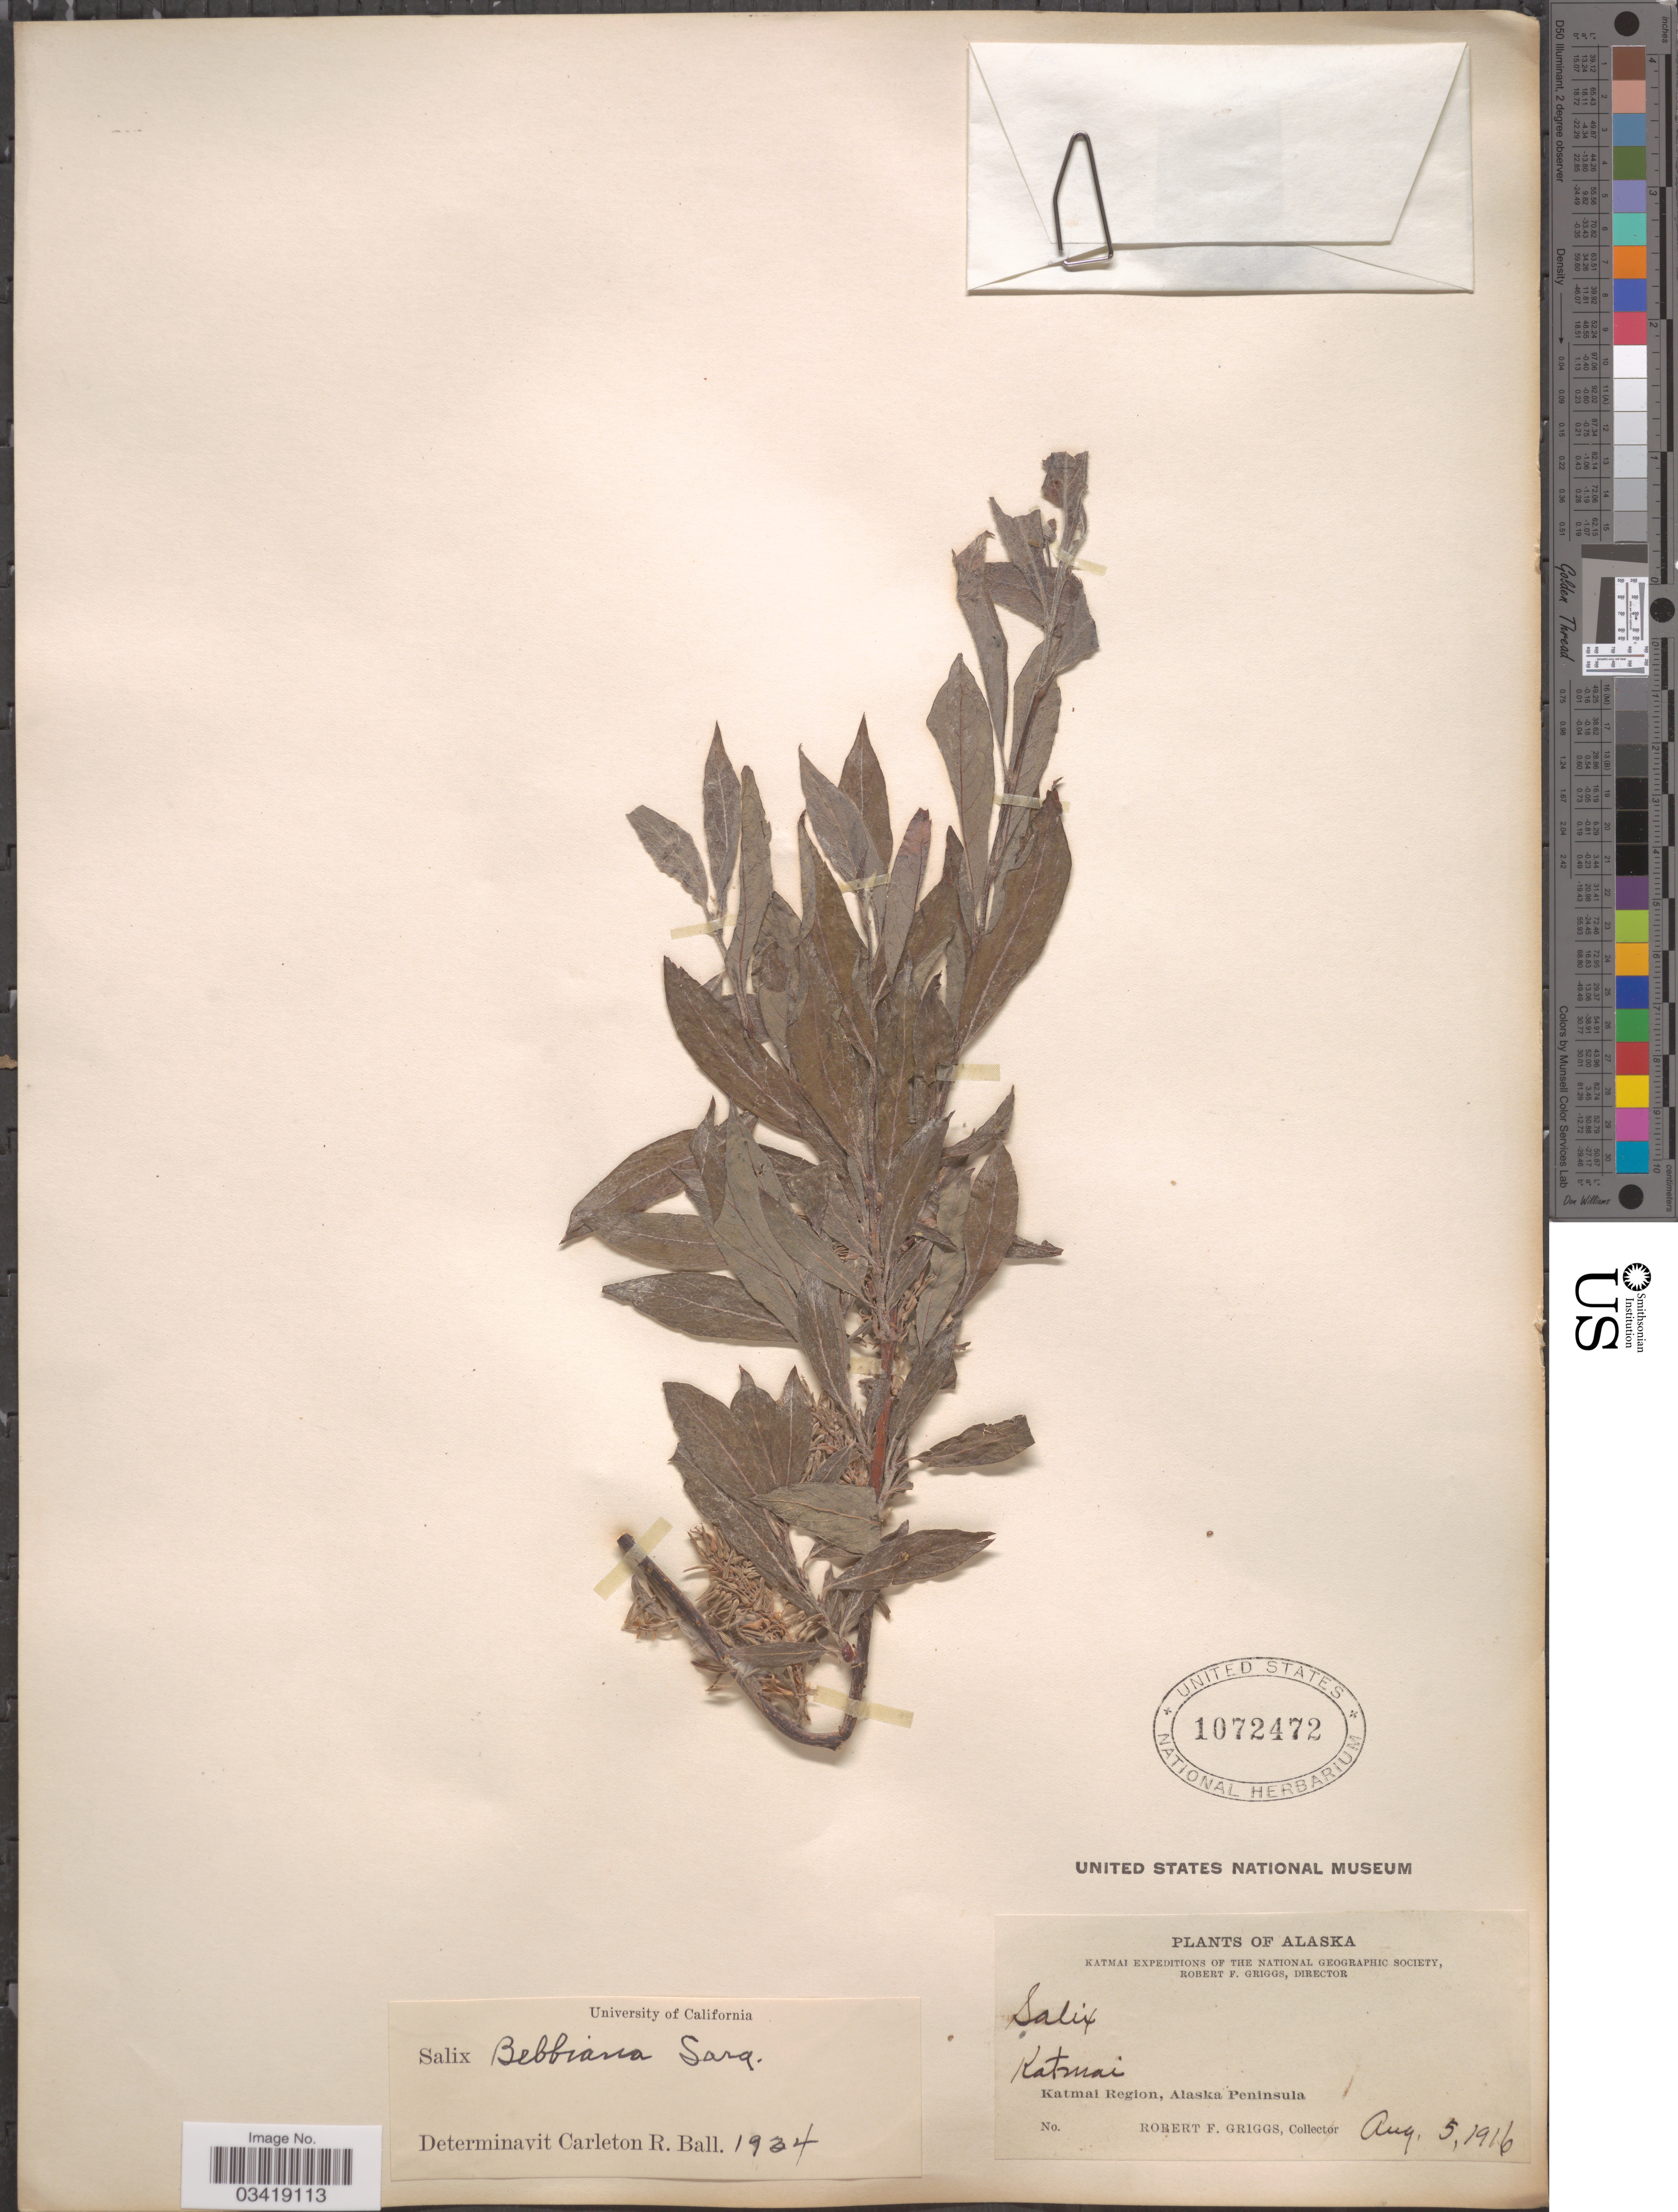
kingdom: Plantae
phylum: Tracheophyta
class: Magnoliopsida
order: Malpighiales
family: Salicaceae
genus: Salix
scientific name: Salix bebbiana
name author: Sarg.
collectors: R. F. Griggs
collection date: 1916-08-05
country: United States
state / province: Alaska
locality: Katmai. Katmai Region, Alaska Peninsula.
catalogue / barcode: US 1072472